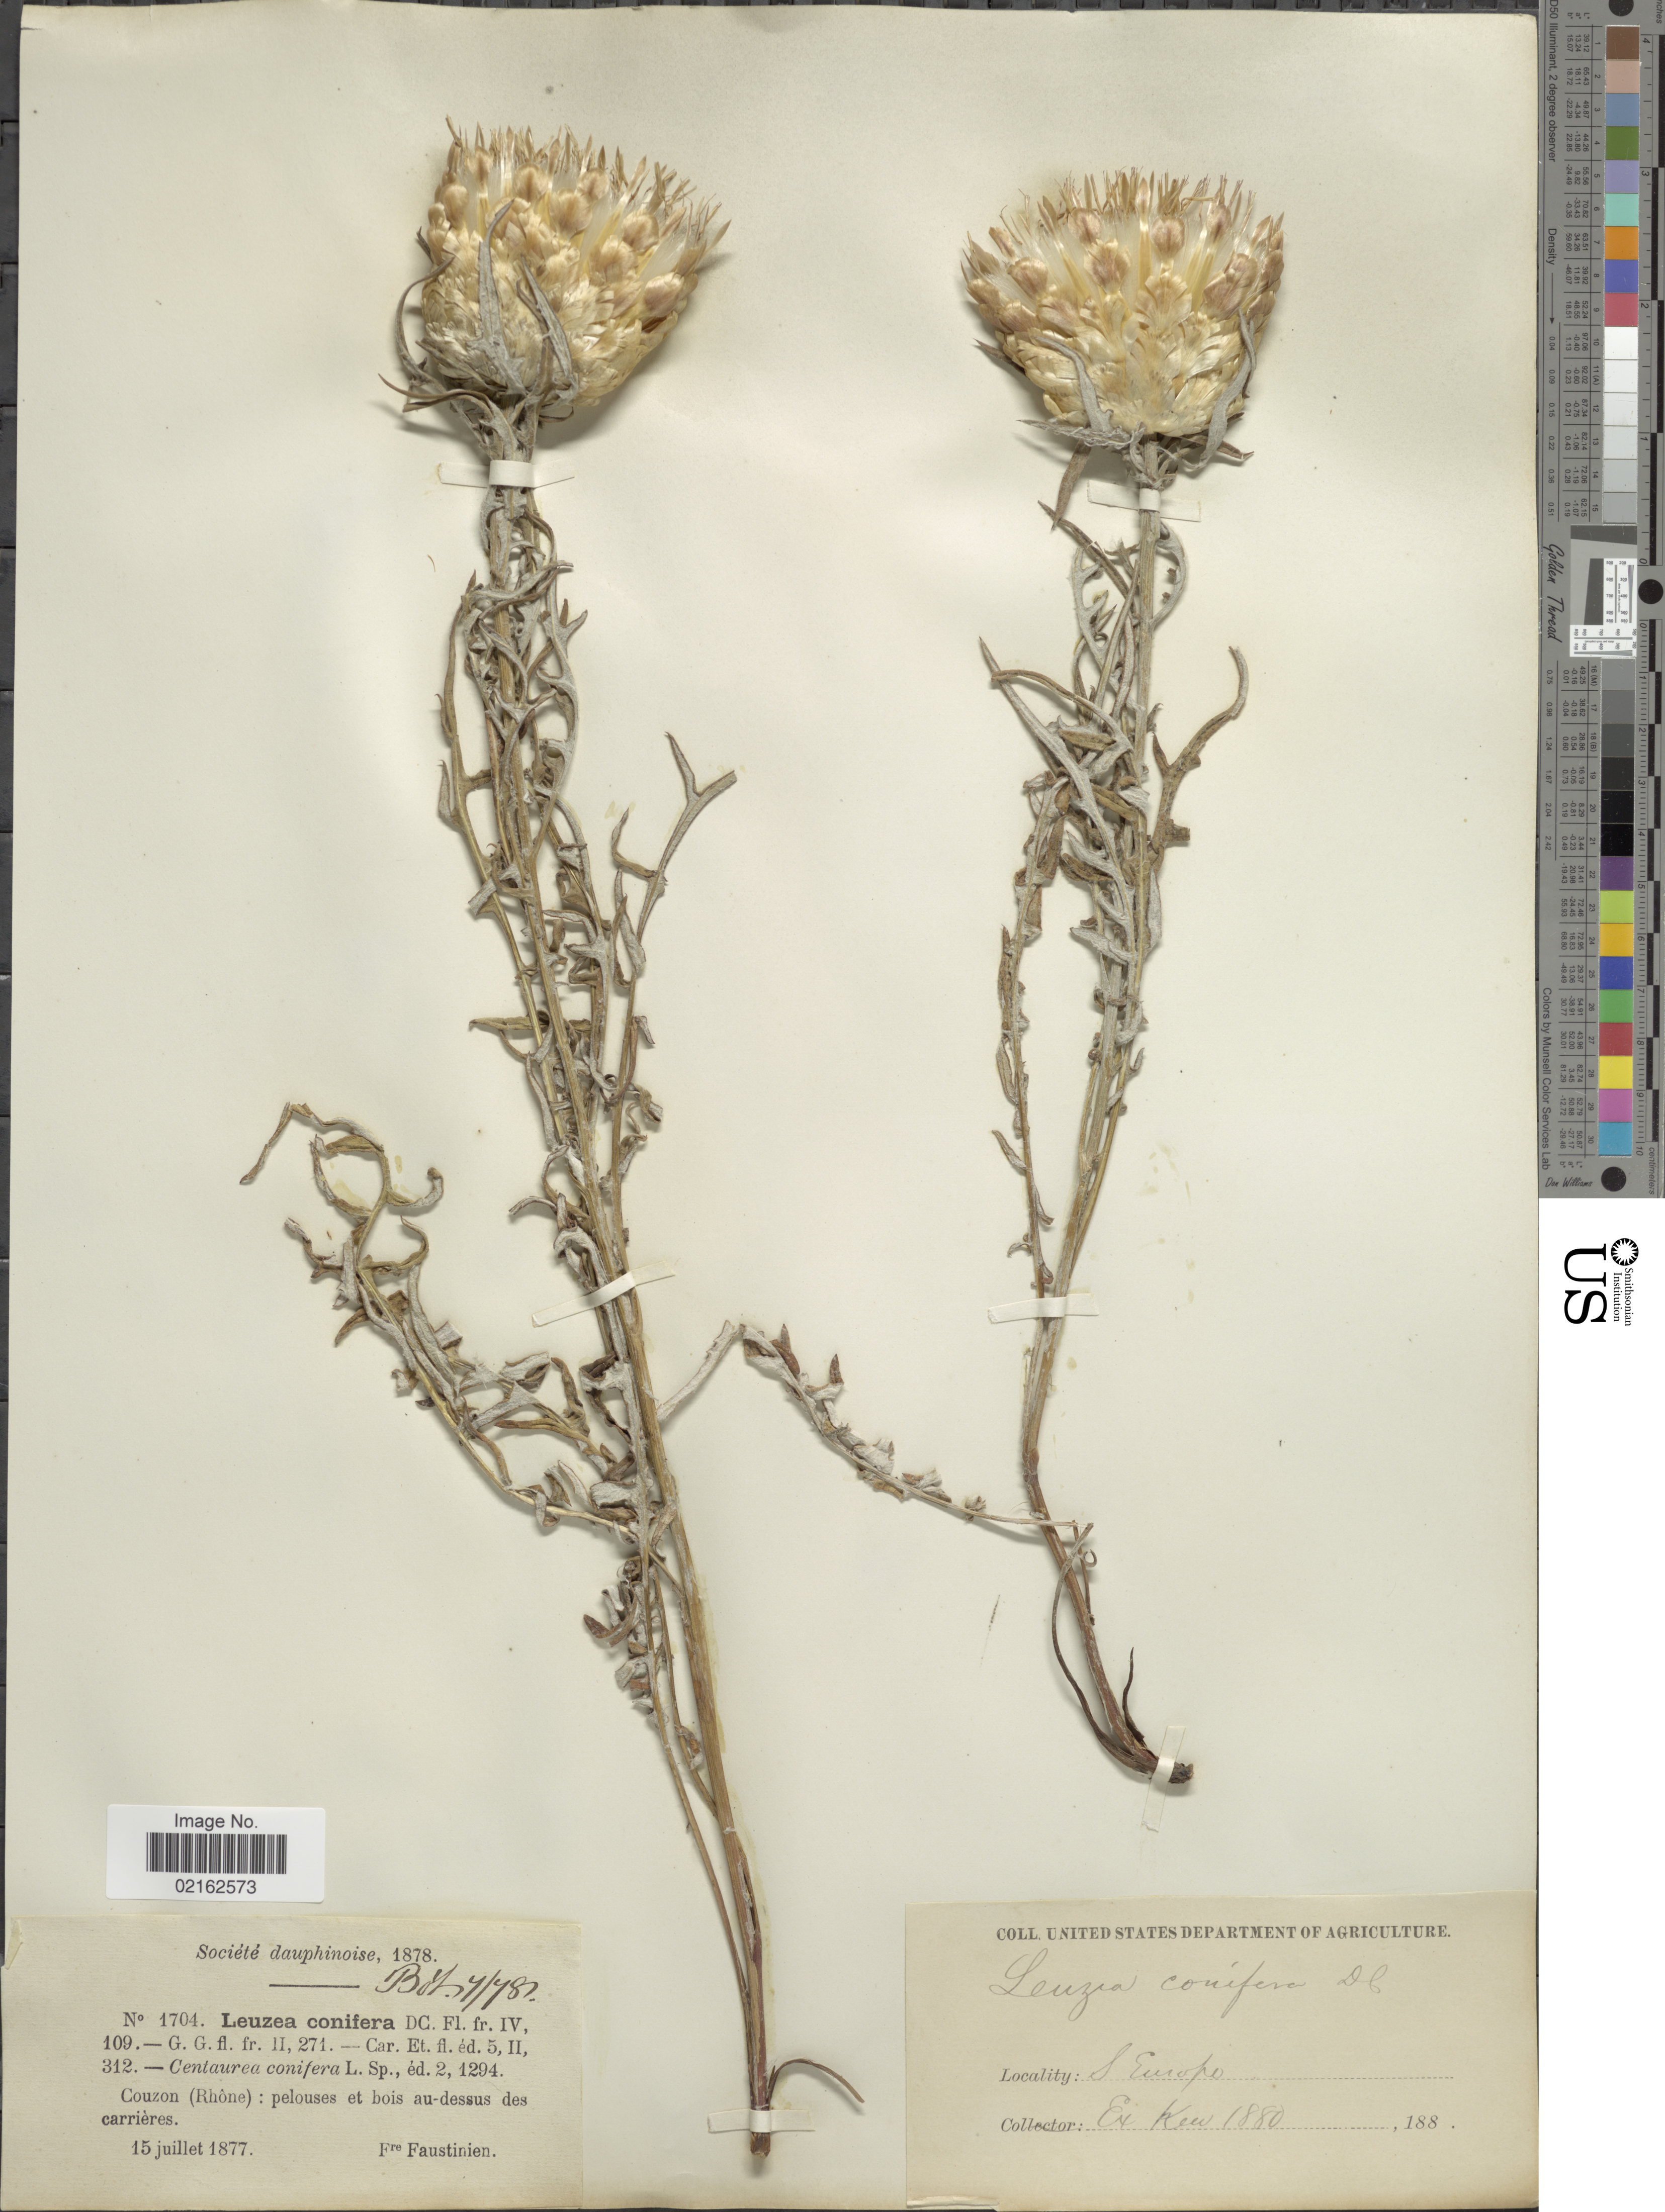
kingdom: Plantae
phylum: Tracheophyta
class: Magnoliopsida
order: Asterales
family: Asteraceae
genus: Leuzea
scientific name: Leuzea conifera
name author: (L.) DC.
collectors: F. Faustinien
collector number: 1704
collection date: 1877-07-15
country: France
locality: Societe dauphinoise, Couzon (Rhone), S. Europe